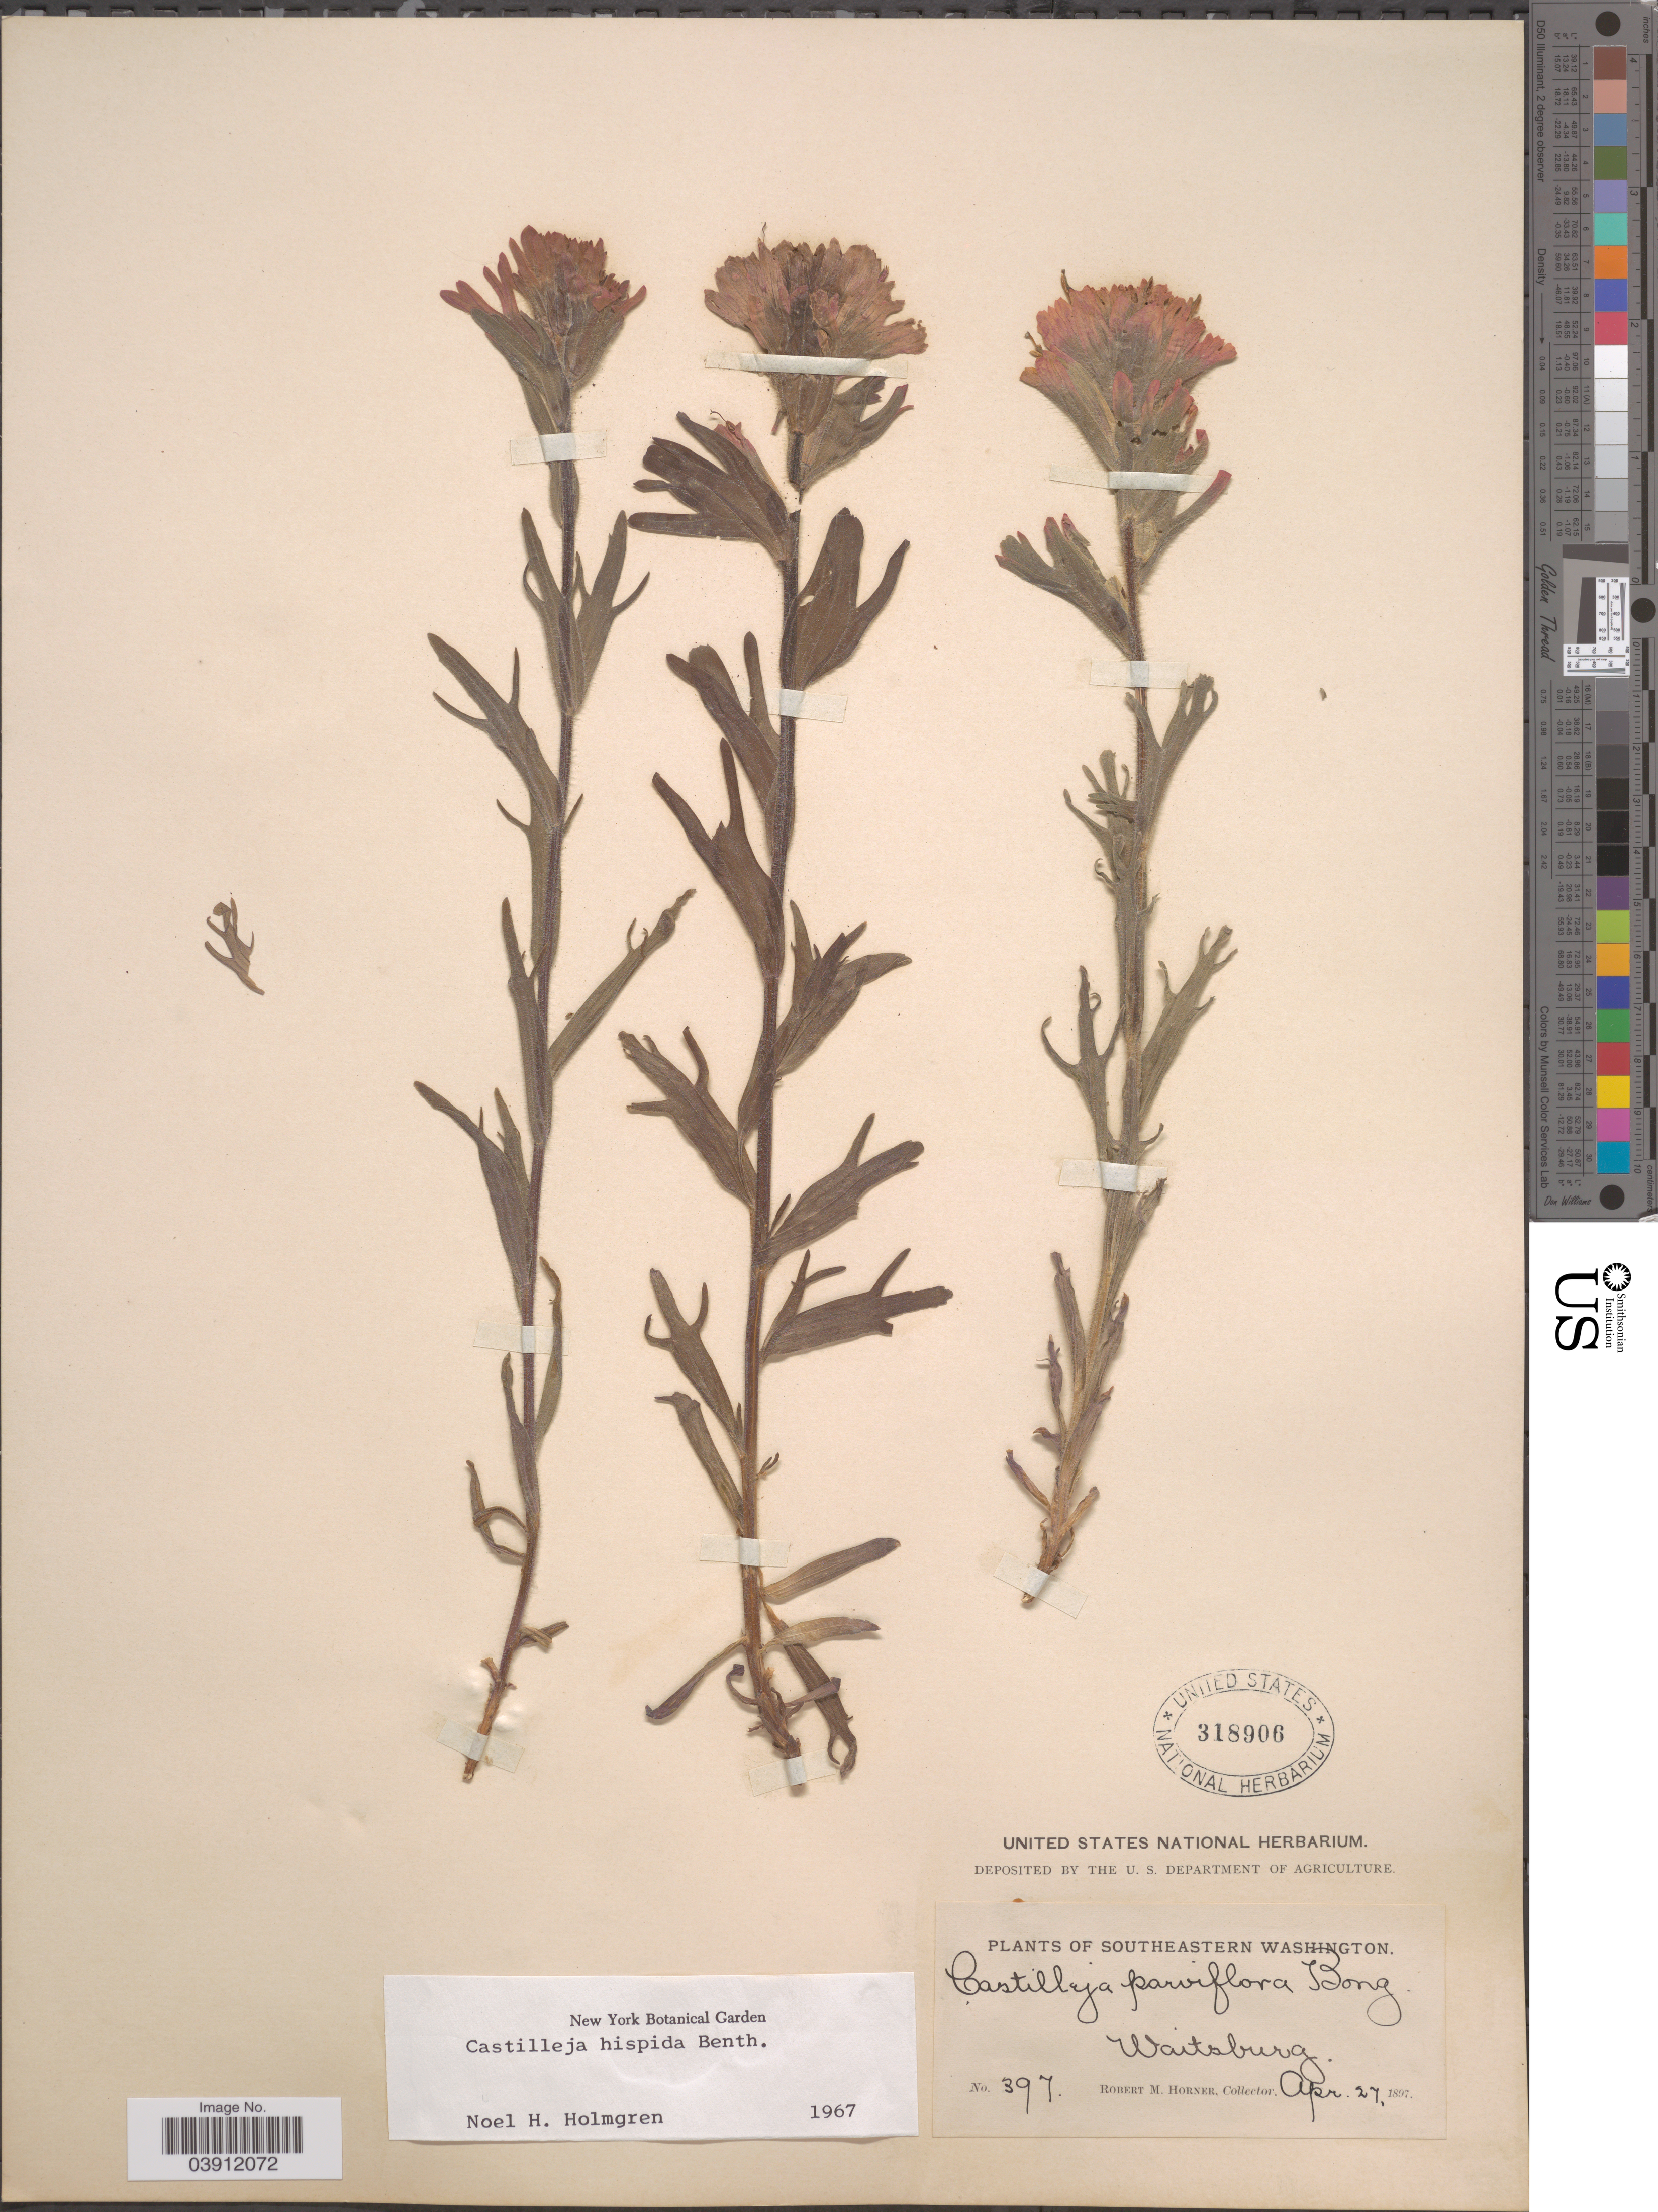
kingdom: Plantae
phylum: Tracheophyta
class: Magnoliopsida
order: Lamiales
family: Orobanchaceae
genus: Castilleja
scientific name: Castilleja hispida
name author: Benth. ex Hook.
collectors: R. Horner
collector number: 397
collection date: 1897-04-27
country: United States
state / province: Washington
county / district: Walla Walla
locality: Southeastern Washington. Waitsburg.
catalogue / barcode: US 318906